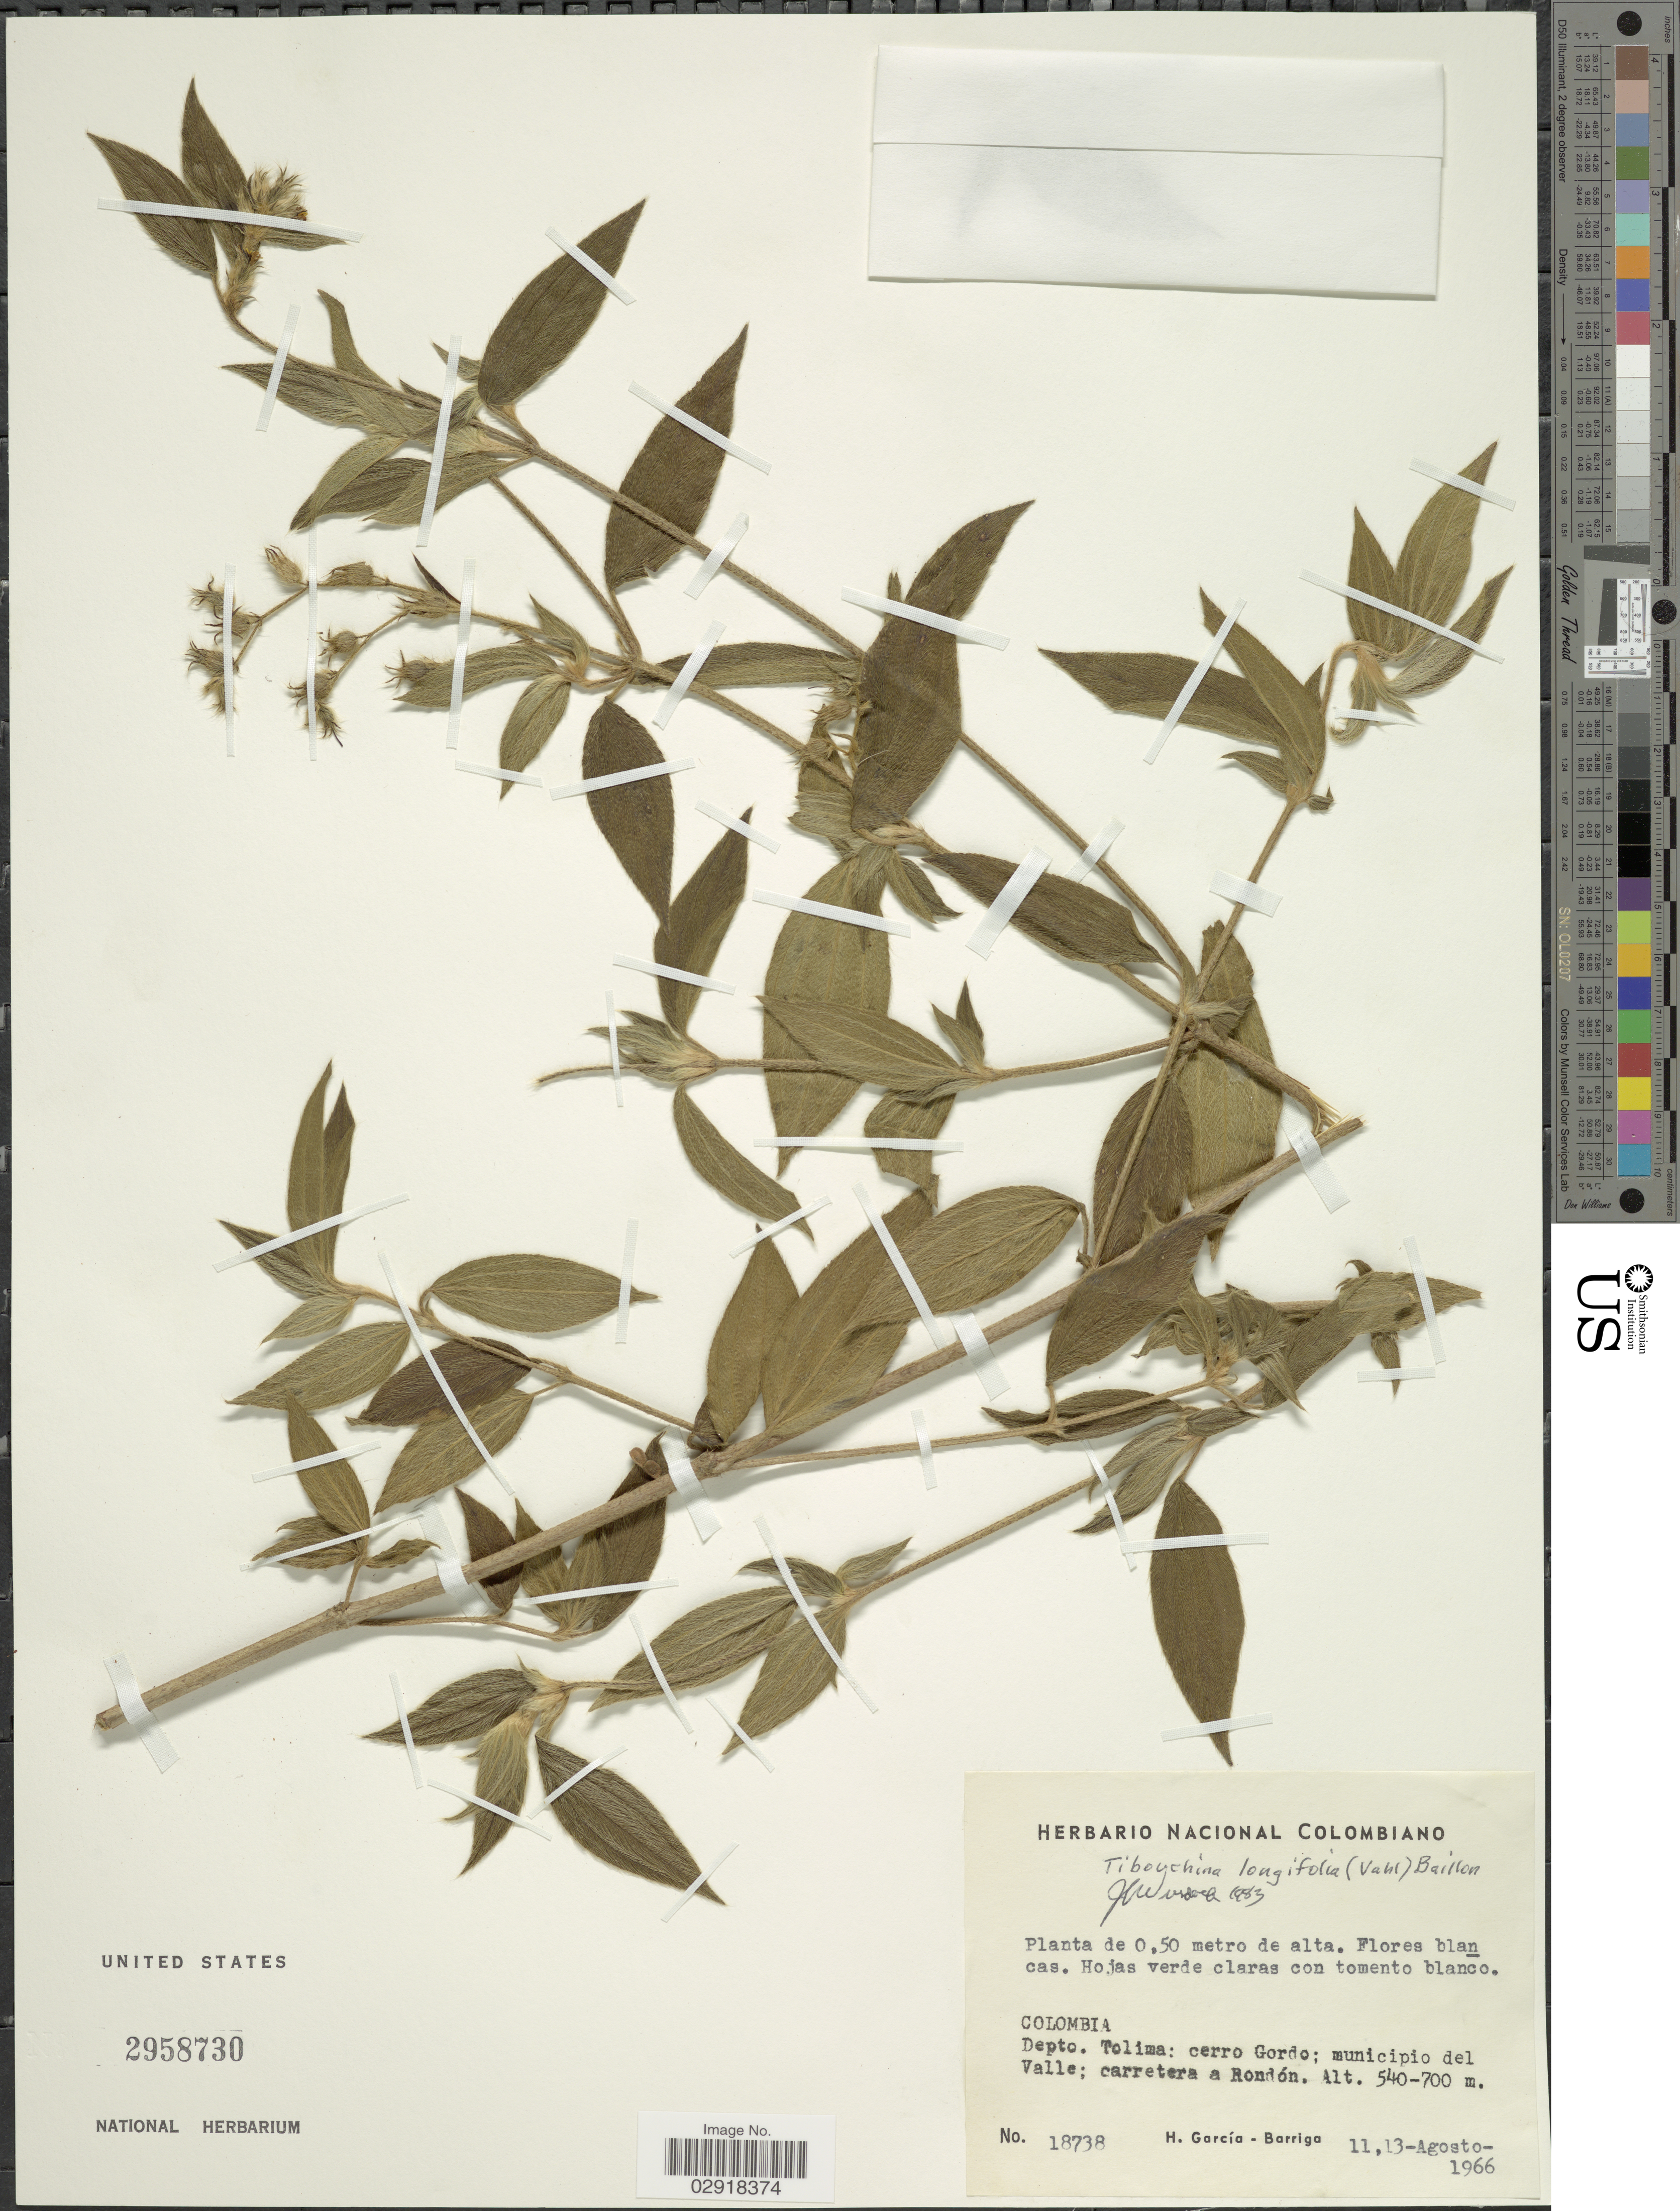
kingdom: Plantae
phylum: Tracheophyta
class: Magnoliopsida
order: Myrtales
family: Melastomataceae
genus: Chaetogastra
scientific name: Chaetogastra longifolia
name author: (Vahl) DC.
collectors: H. García Barriga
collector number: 18738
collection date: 1966-08-11/1966-08-13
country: Colombia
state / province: Tolima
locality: Depto. Tolima, cerro Gordo, municipio del Valle, carretera a Rondón.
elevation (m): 540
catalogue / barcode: US 2958730